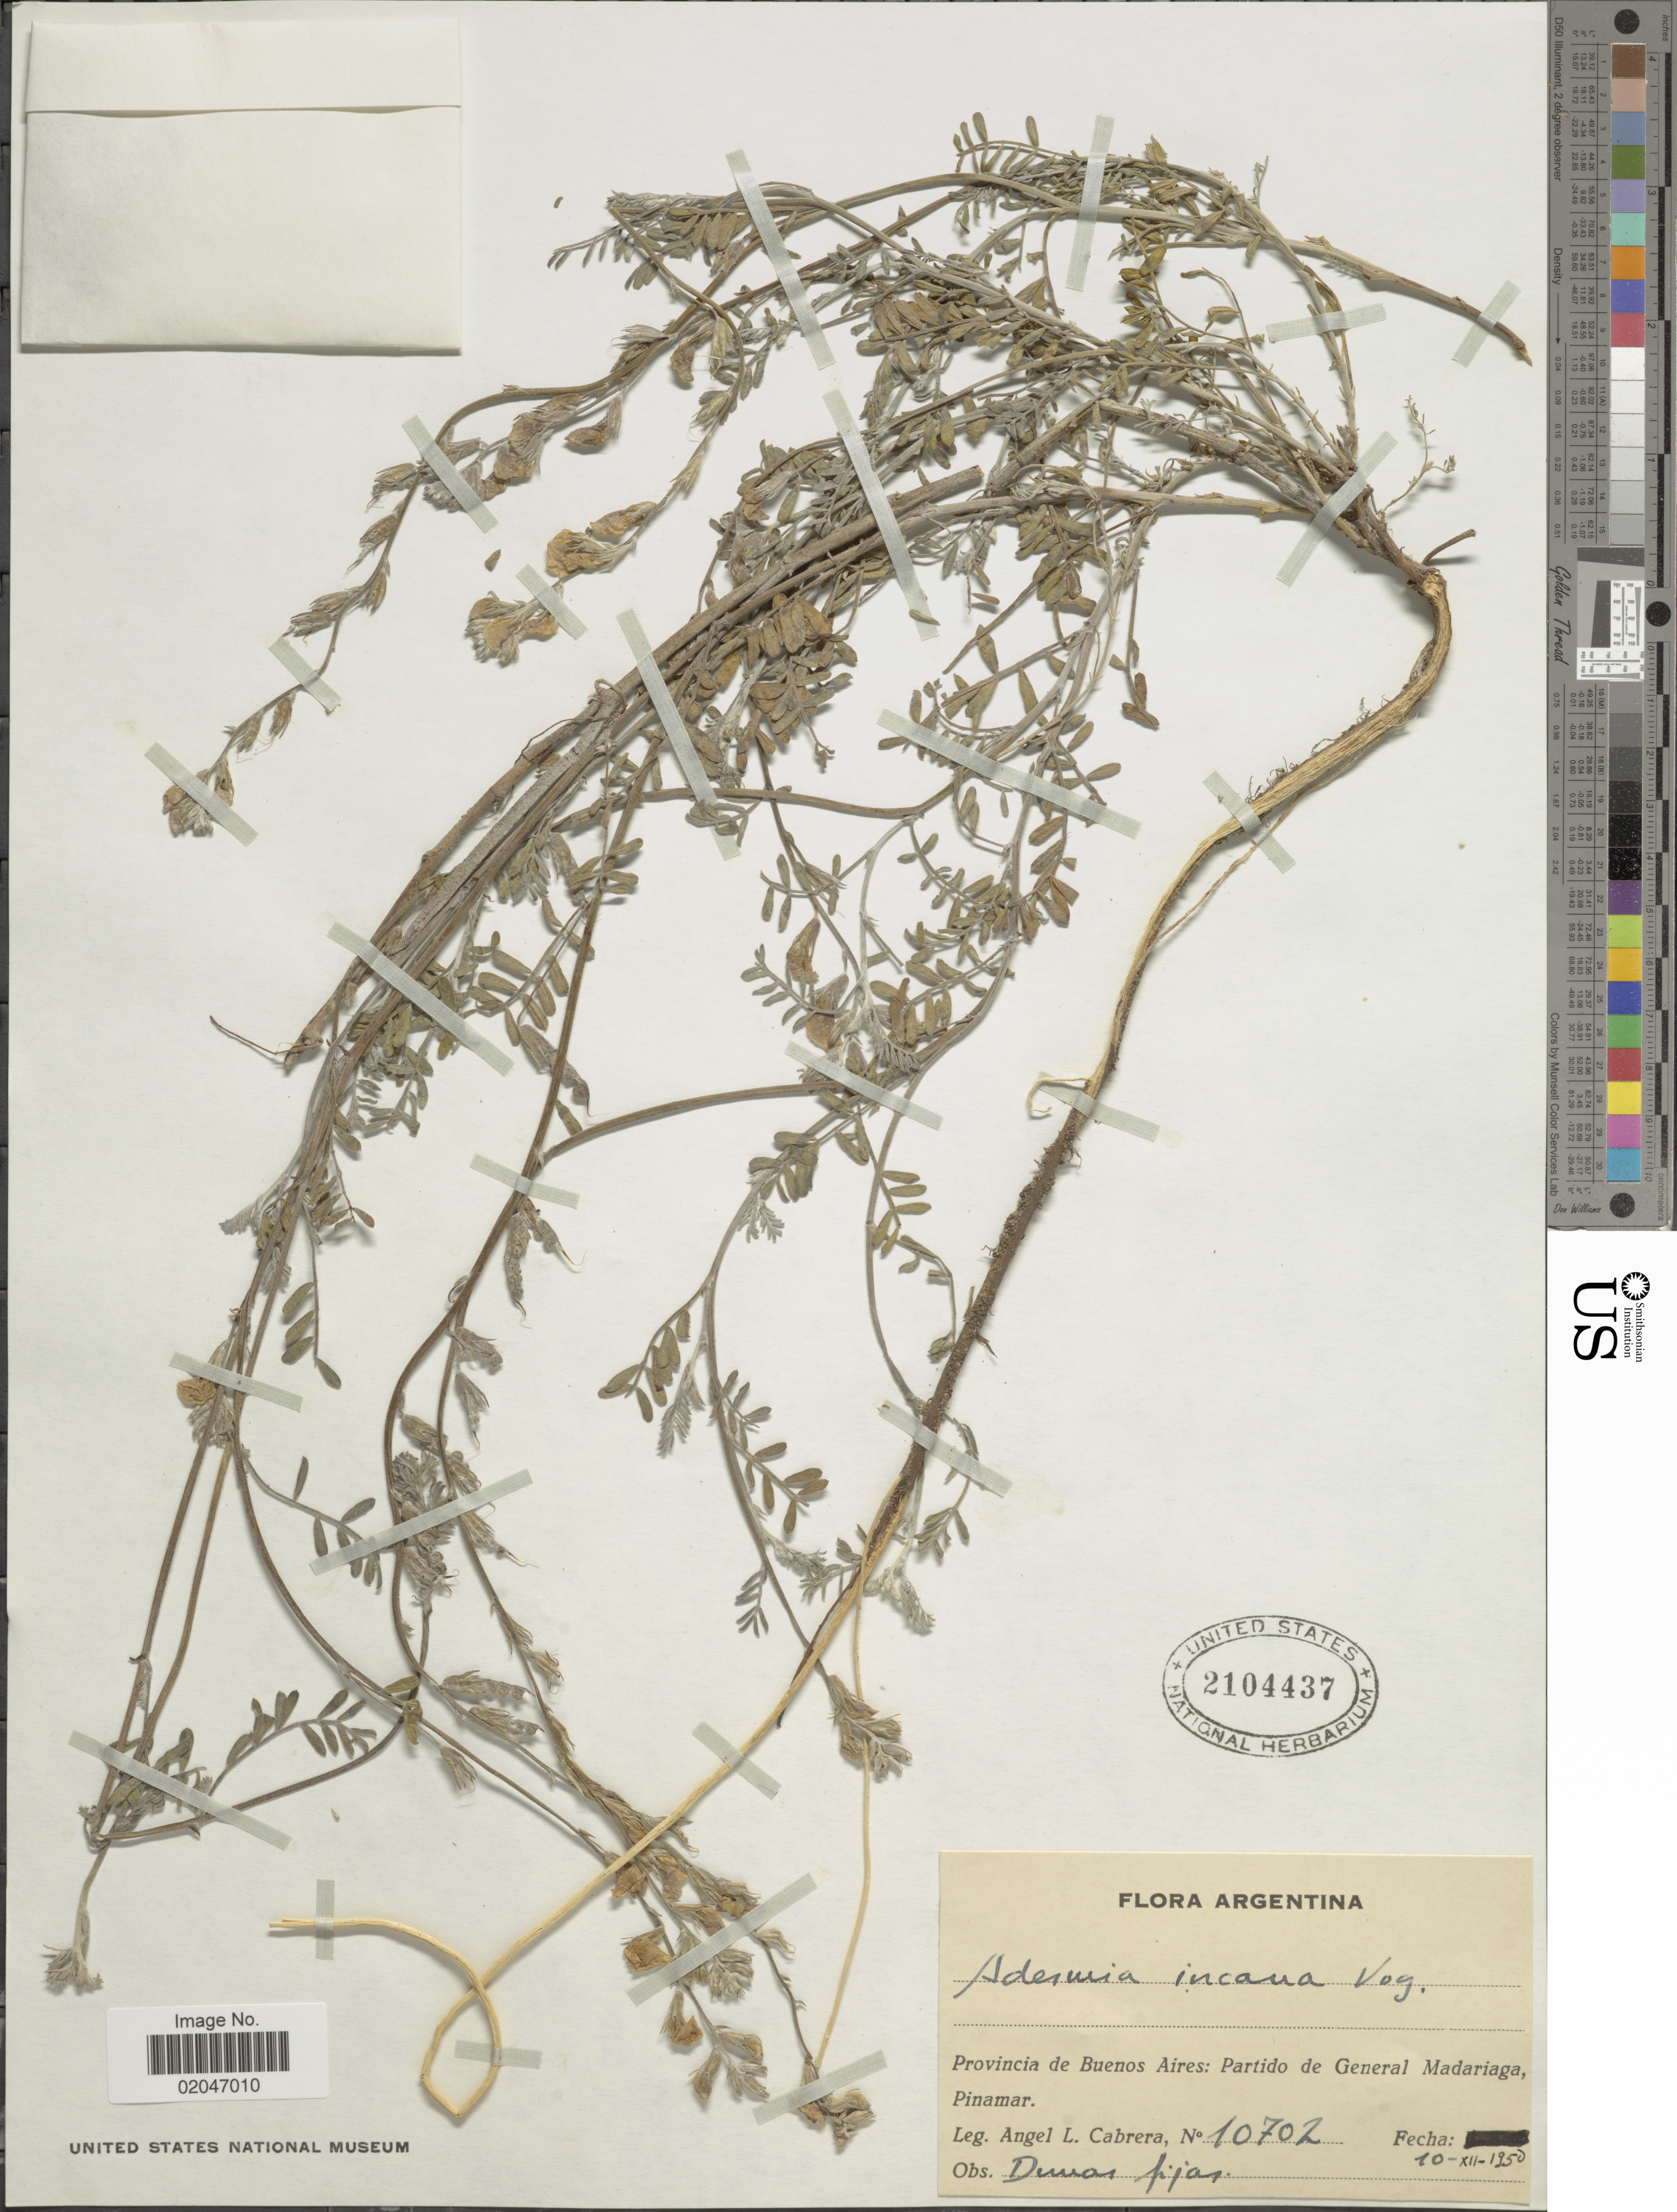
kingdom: Plantae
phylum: Tracheophyta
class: Magnoliopsida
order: Fabales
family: Fabaceae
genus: Adesmia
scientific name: Adesmia incana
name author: Vogel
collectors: A. L. Cabrera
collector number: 10702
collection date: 1950-12-10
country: Argentina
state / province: Buenos Aires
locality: Partido de General Madariaga, Pinamar.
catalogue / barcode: US 2104437